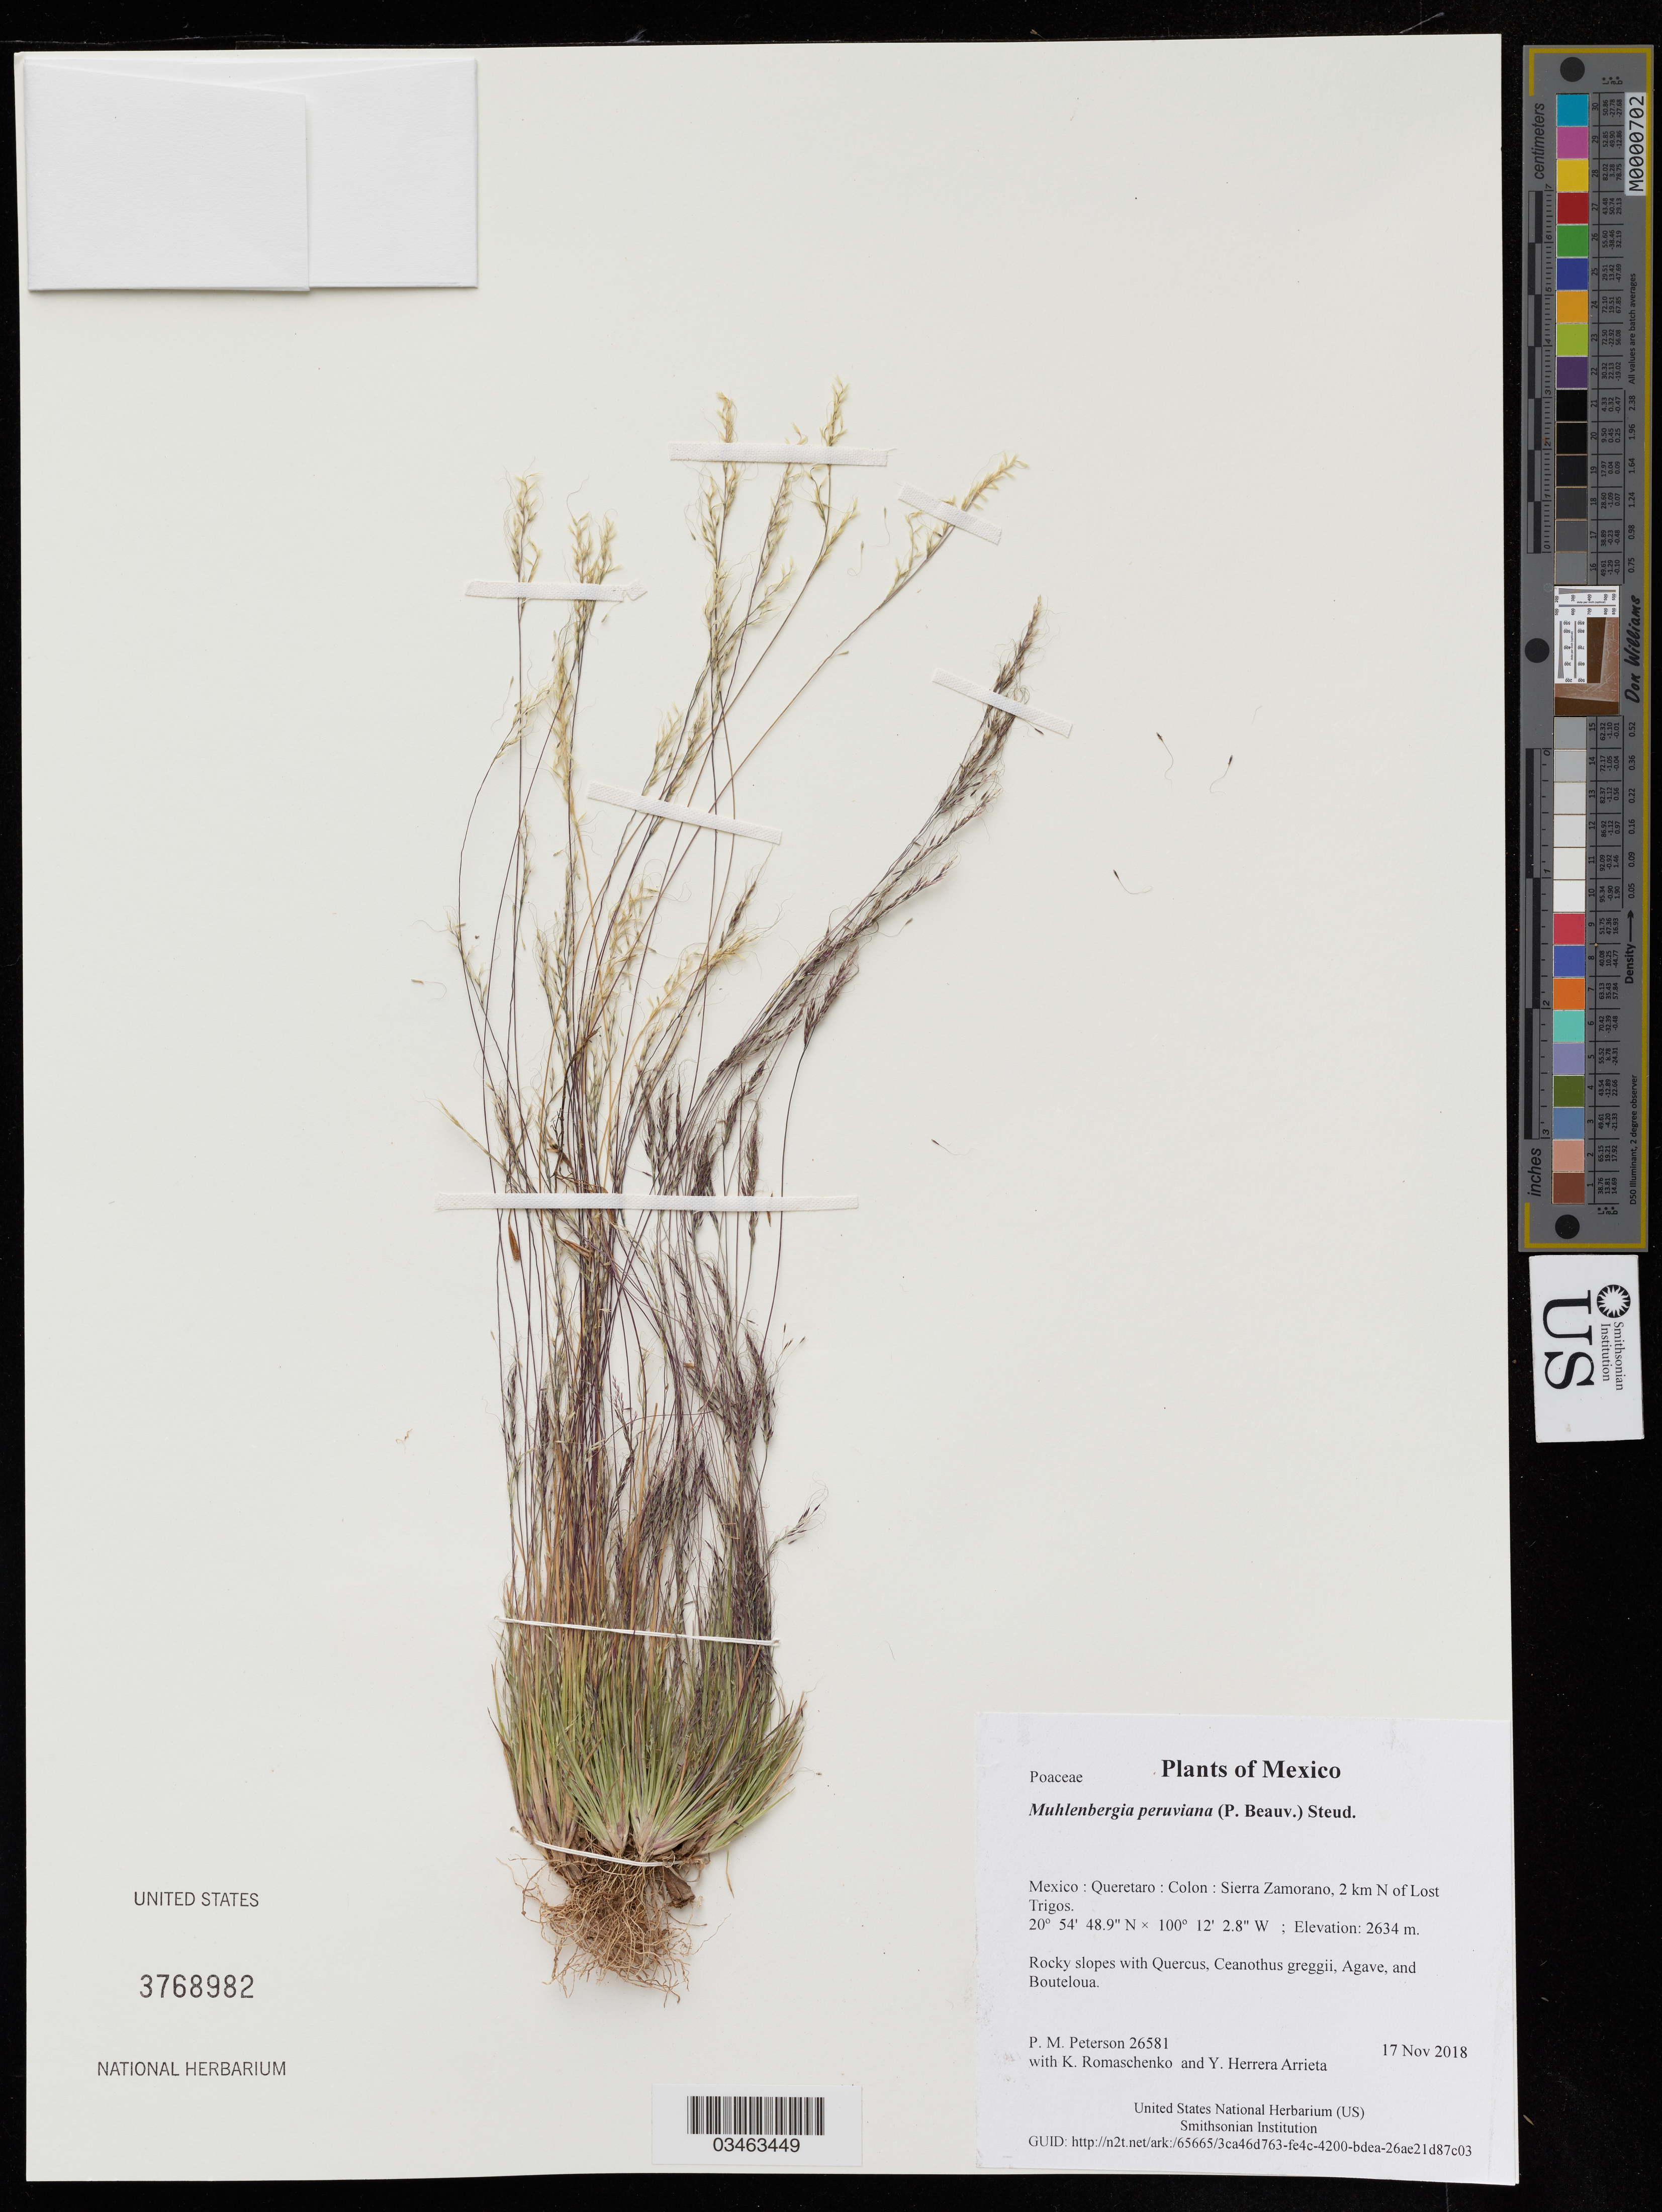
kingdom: Plantae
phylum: Tracheophyta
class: Liliopsida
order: Poales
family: Poaceae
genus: Muhlenbergia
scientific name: Muhlenbergia peruviana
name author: (P. Beauv.) Steud.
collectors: P. M. Peterson, K. Romaschenko & Y. Herrera Arrieta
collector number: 26581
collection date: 2018-11-17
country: Mexico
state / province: Queretaro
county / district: Colon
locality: Sierra Zamorano, 2 km N of Lost Trigos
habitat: Rocky slopes with Quercus, Ceanothus greggii, Agave, and Bouteloua.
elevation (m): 2634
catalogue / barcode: US 3768982